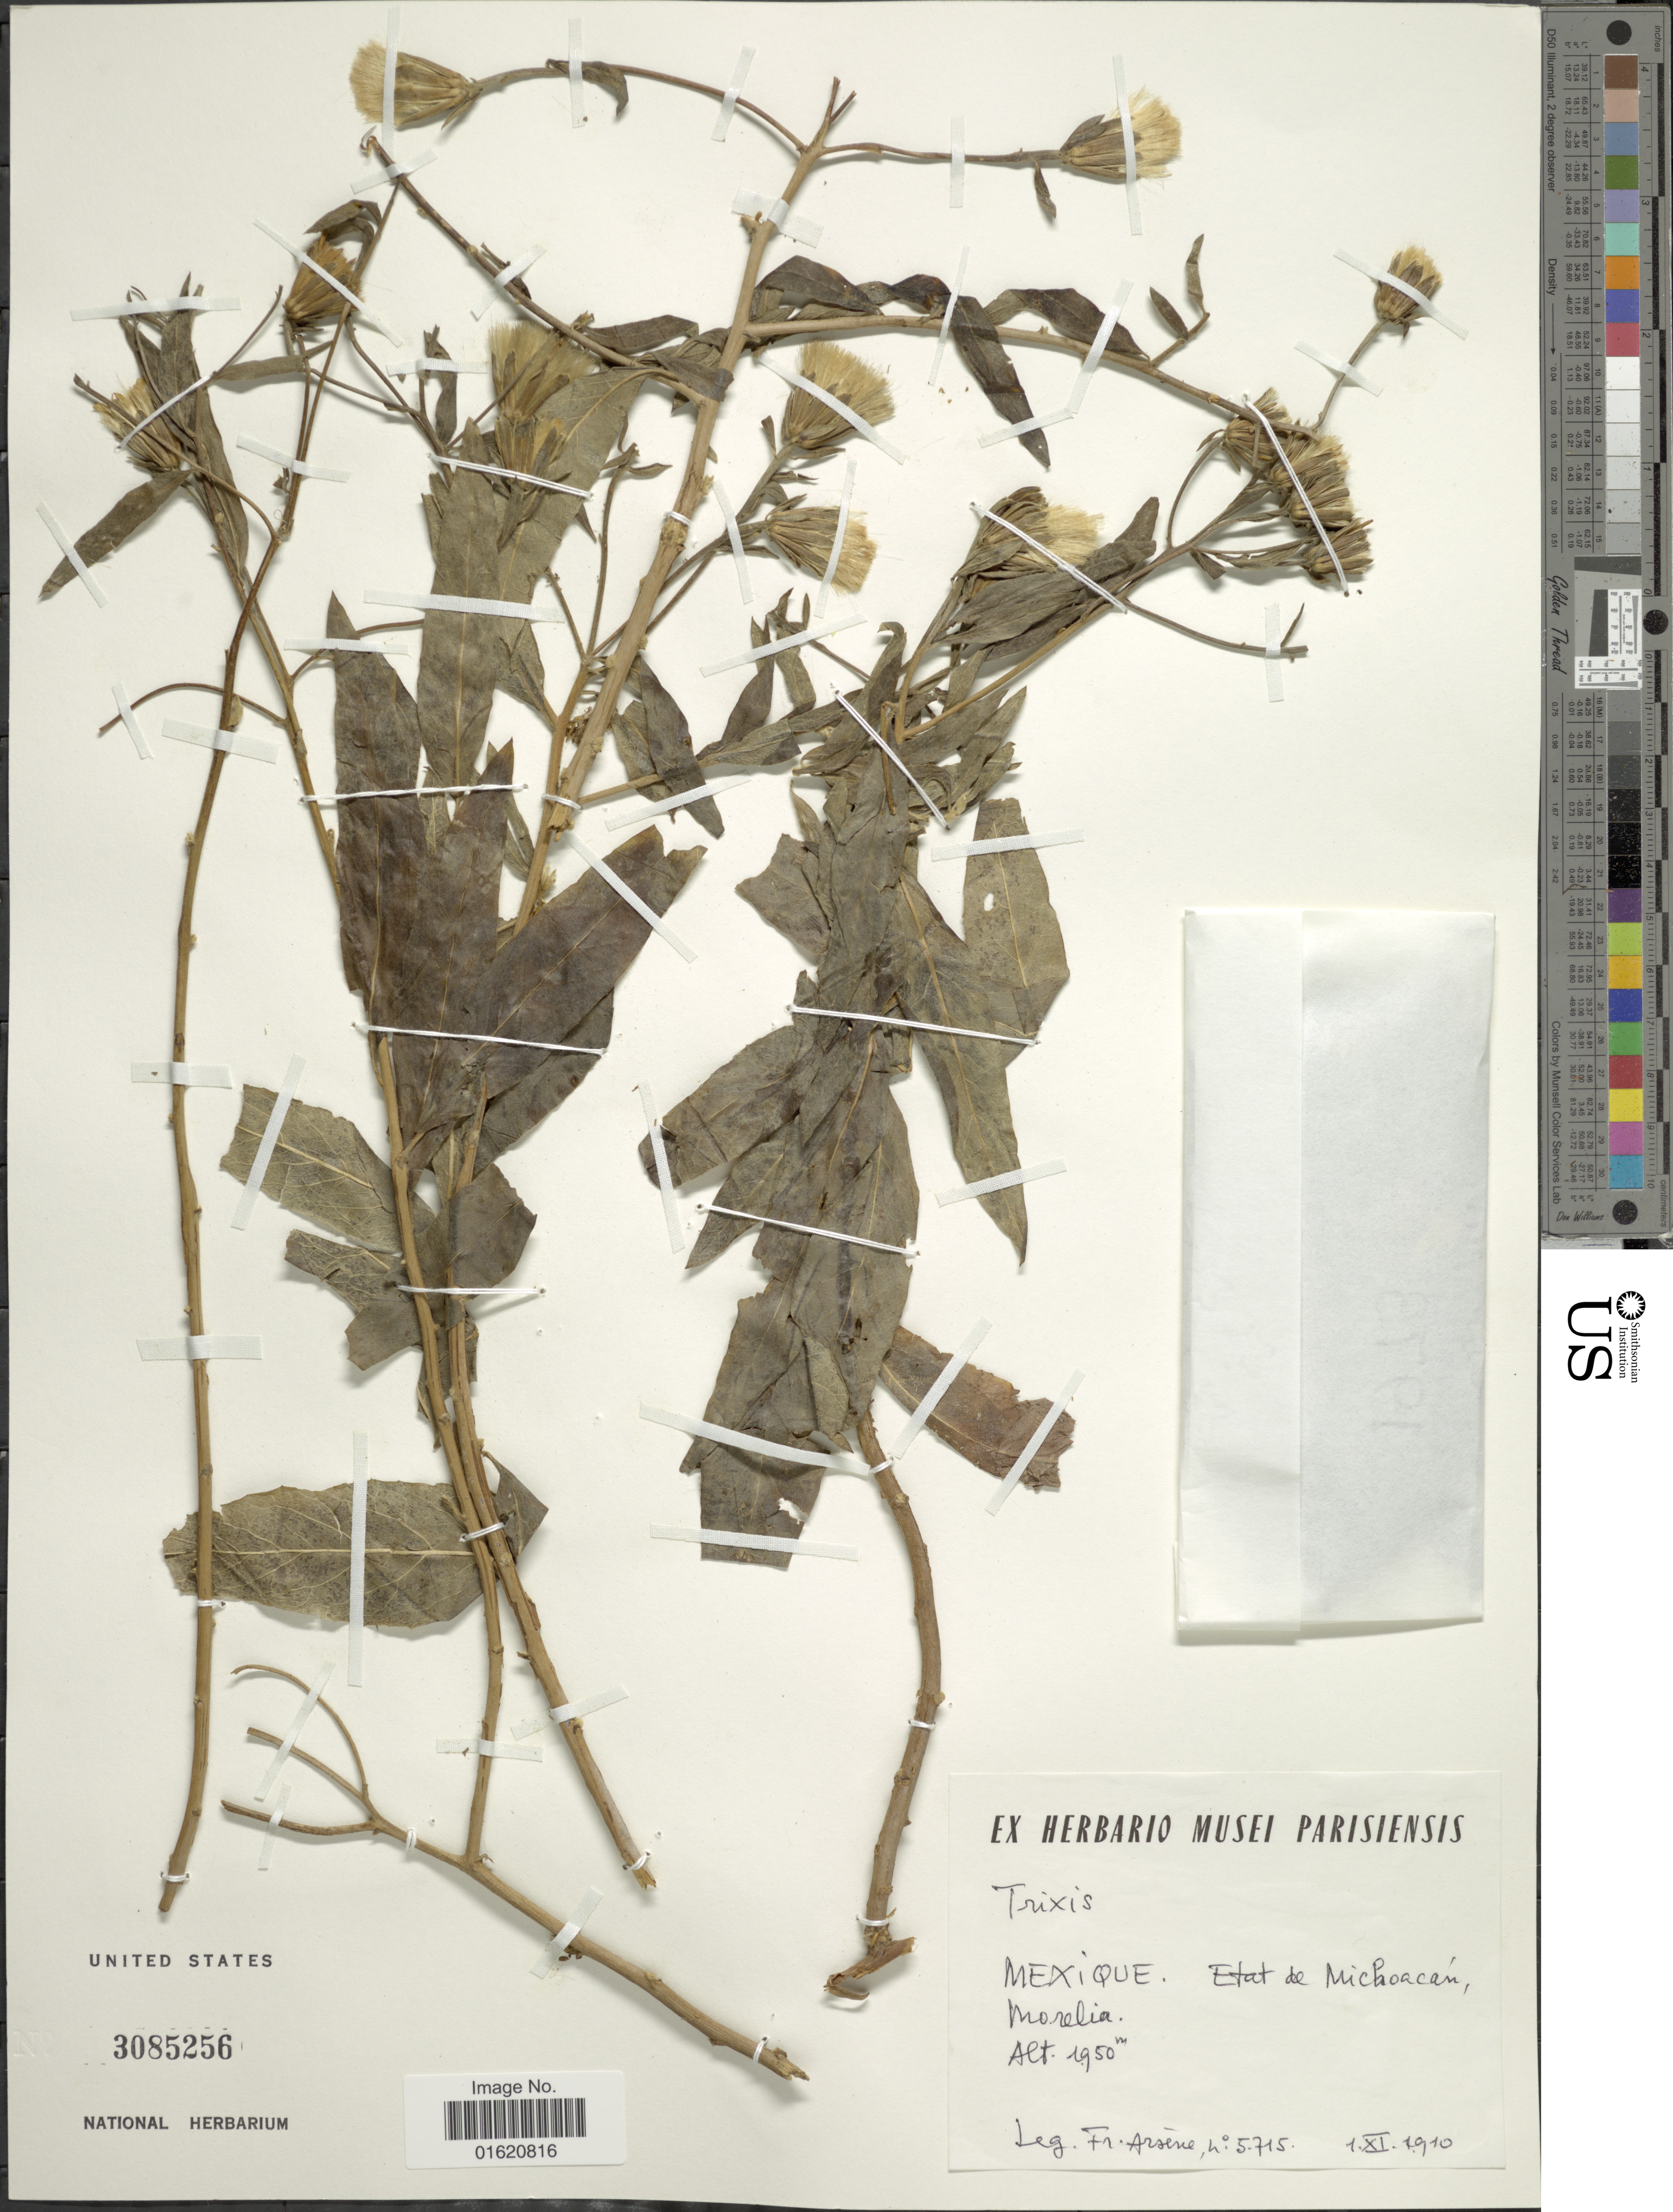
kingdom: Plantae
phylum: Tracheophyta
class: Magnoliopsida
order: Asterales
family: Asteraceae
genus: Trixis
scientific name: Trixis sp.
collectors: Bro. G. Arsène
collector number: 5715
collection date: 1910-01-11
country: Mexico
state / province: Michoacán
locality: Morelia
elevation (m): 1950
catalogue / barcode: US 3085256